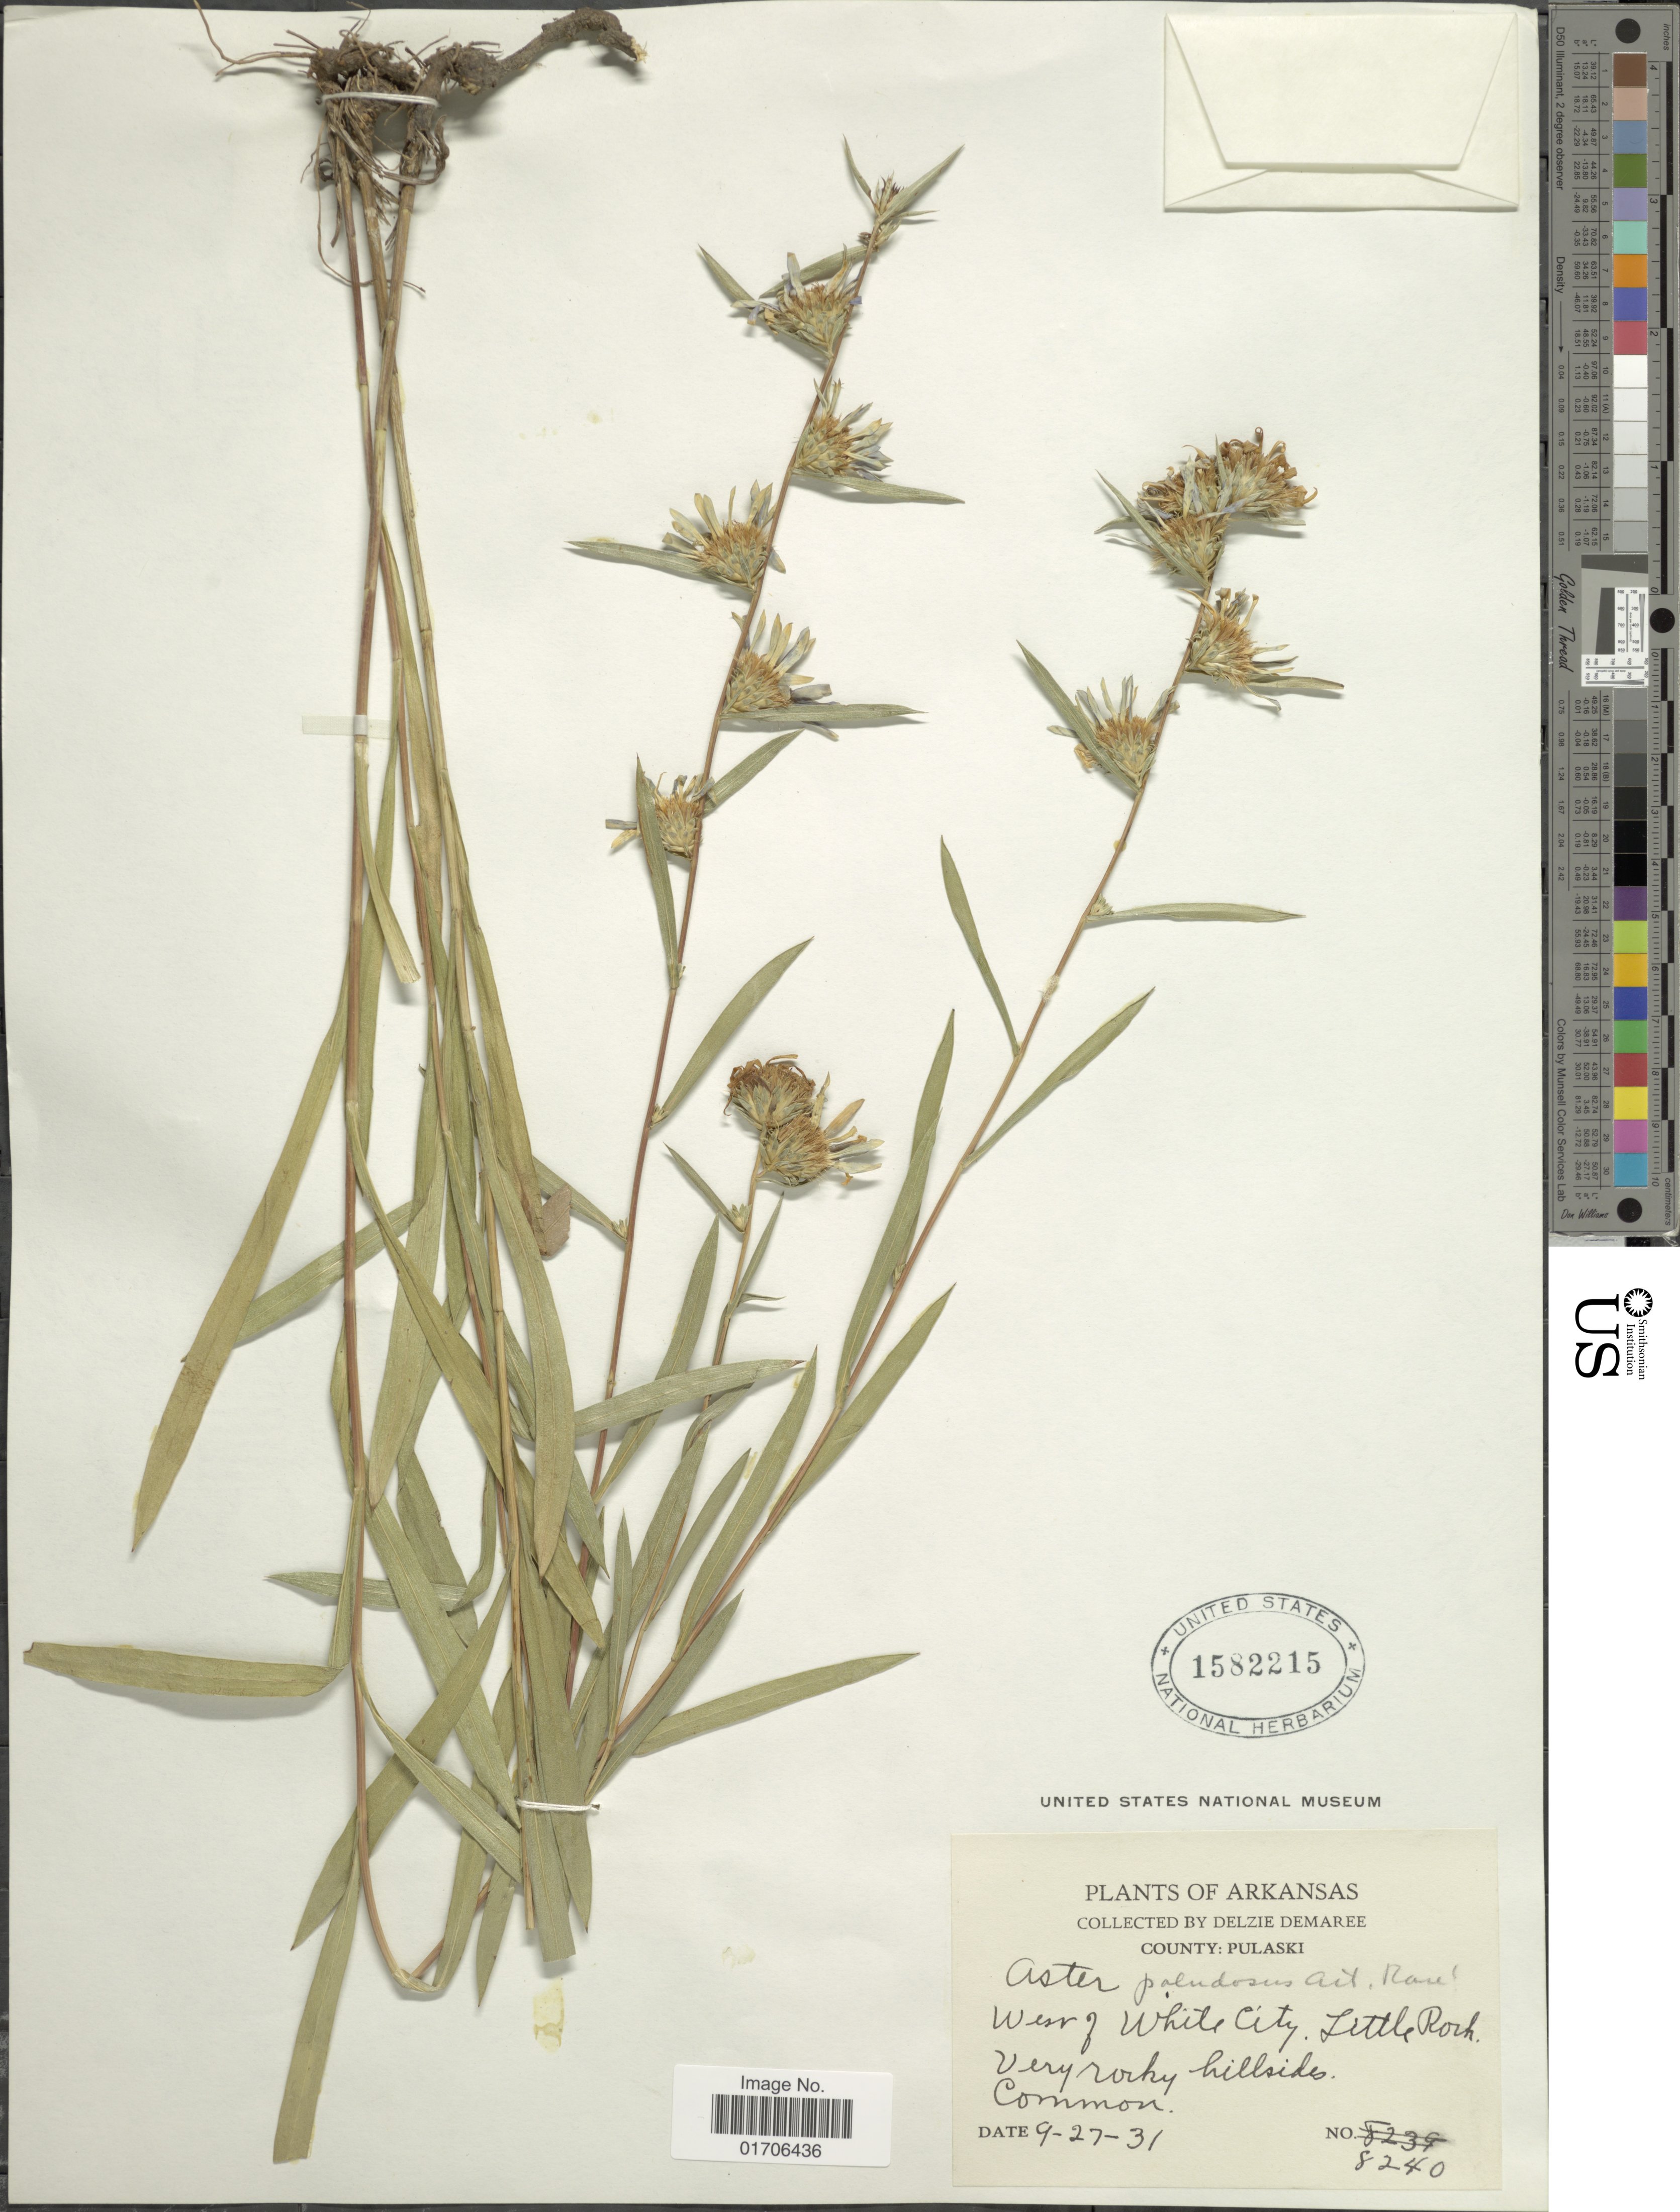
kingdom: Plantae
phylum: Tracheophyta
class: Magnoliopsida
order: Asterales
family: Asteraceae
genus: Eurybia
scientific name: Eurybia hemispherica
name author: G.L. Nesom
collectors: D. Demaree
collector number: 8240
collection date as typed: Transcribed d/m/y: 27/9/31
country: United States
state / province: Arkansas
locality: Arkansas. County: Pulaski. West of White City. Little Rock.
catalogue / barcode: US 1582215